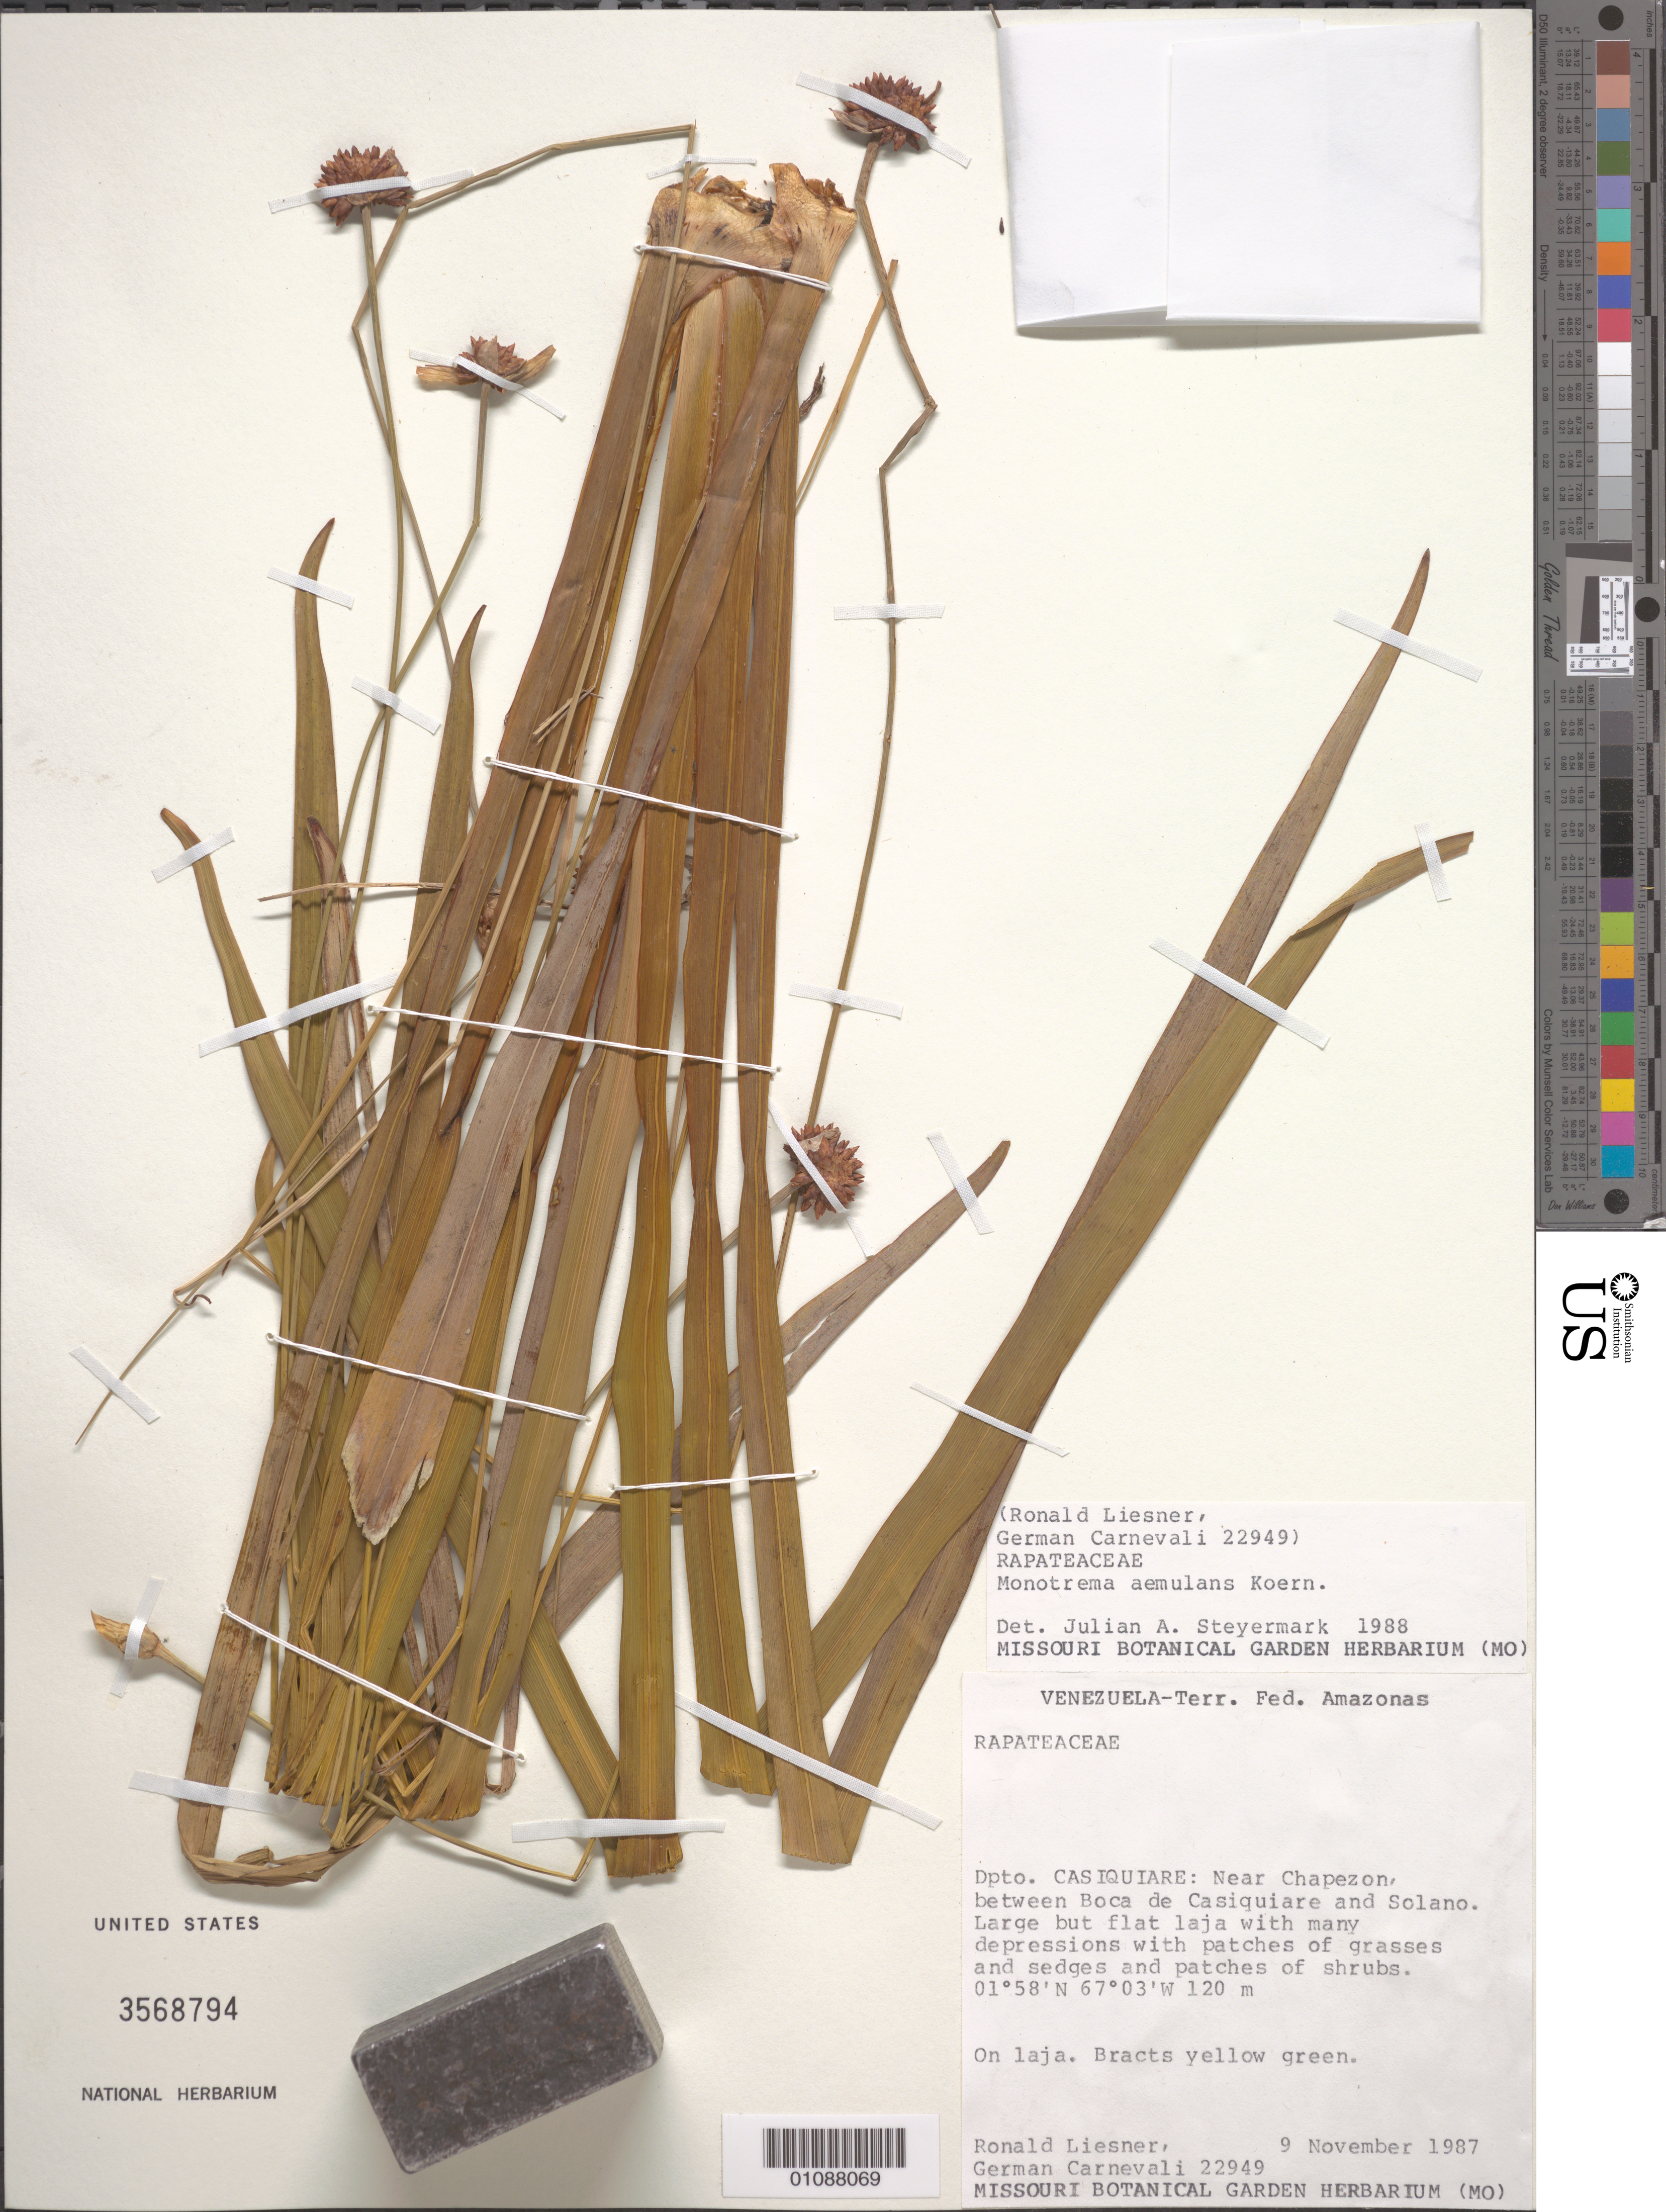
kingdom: Plantae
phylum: Tracheophyta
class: Liliopsida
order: Poales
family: Rapateaceae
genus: Monotrema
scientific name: Monotrema aemulans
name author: Körn.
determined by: Steyermark, Julian A., (VEN)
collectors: R. L. Liesner & G. Carnevali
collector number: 22949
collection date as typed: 9-Nov-87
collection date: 1987-11-09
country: Venezuela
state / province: Amazonas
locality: Chapezon, near, between Boca de Casiquiare and Solano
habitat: Laja depressions; large, flat laja with many depressions with patches of grasses and sedges, patches of shrubs. On laja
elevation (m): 120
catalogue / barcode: US 3568794